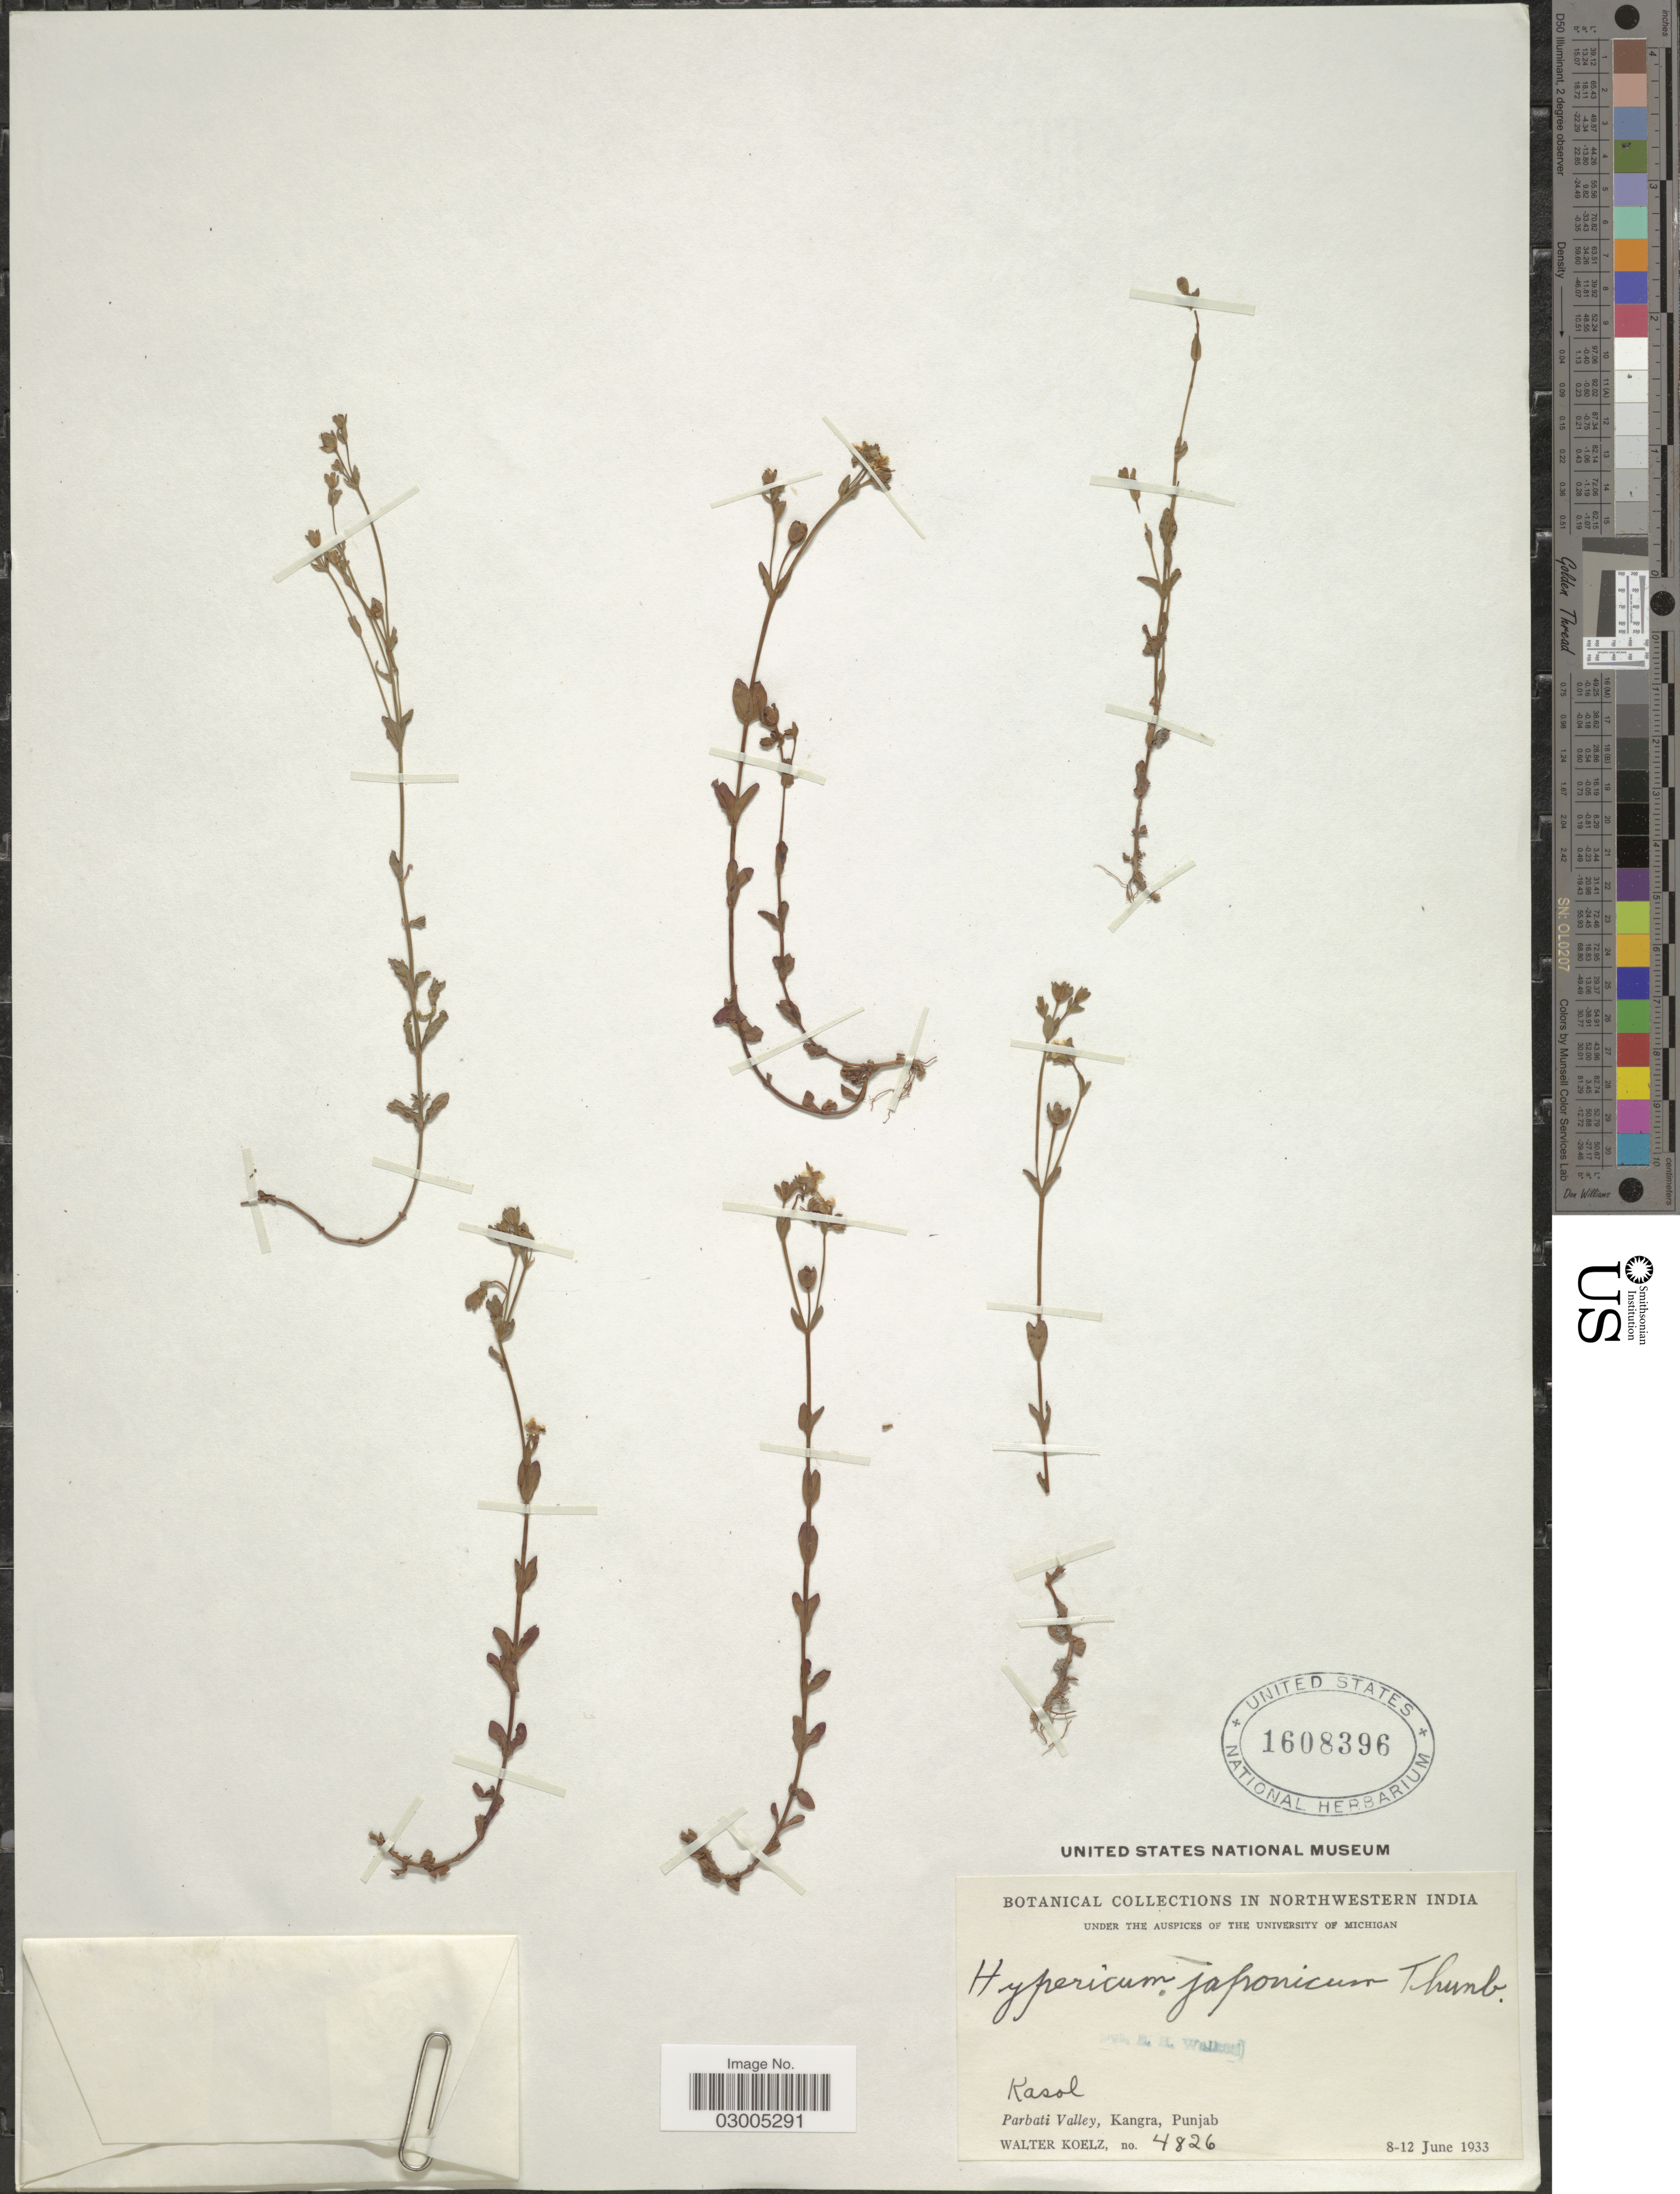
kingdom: Plantae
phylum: Tracheophyta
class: Magnoliopsida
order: Malpighiales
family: Hypericaceae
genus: Hypericum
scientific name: Hypericum japonicum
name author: Thunb.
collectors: W. N. Koelz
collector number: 4826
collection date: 1933-06-08/1933-06-12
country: India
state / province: Punjab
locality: Northwestern India. Kasol. Parbati Valley, Kangra.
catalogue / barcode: US 1608396